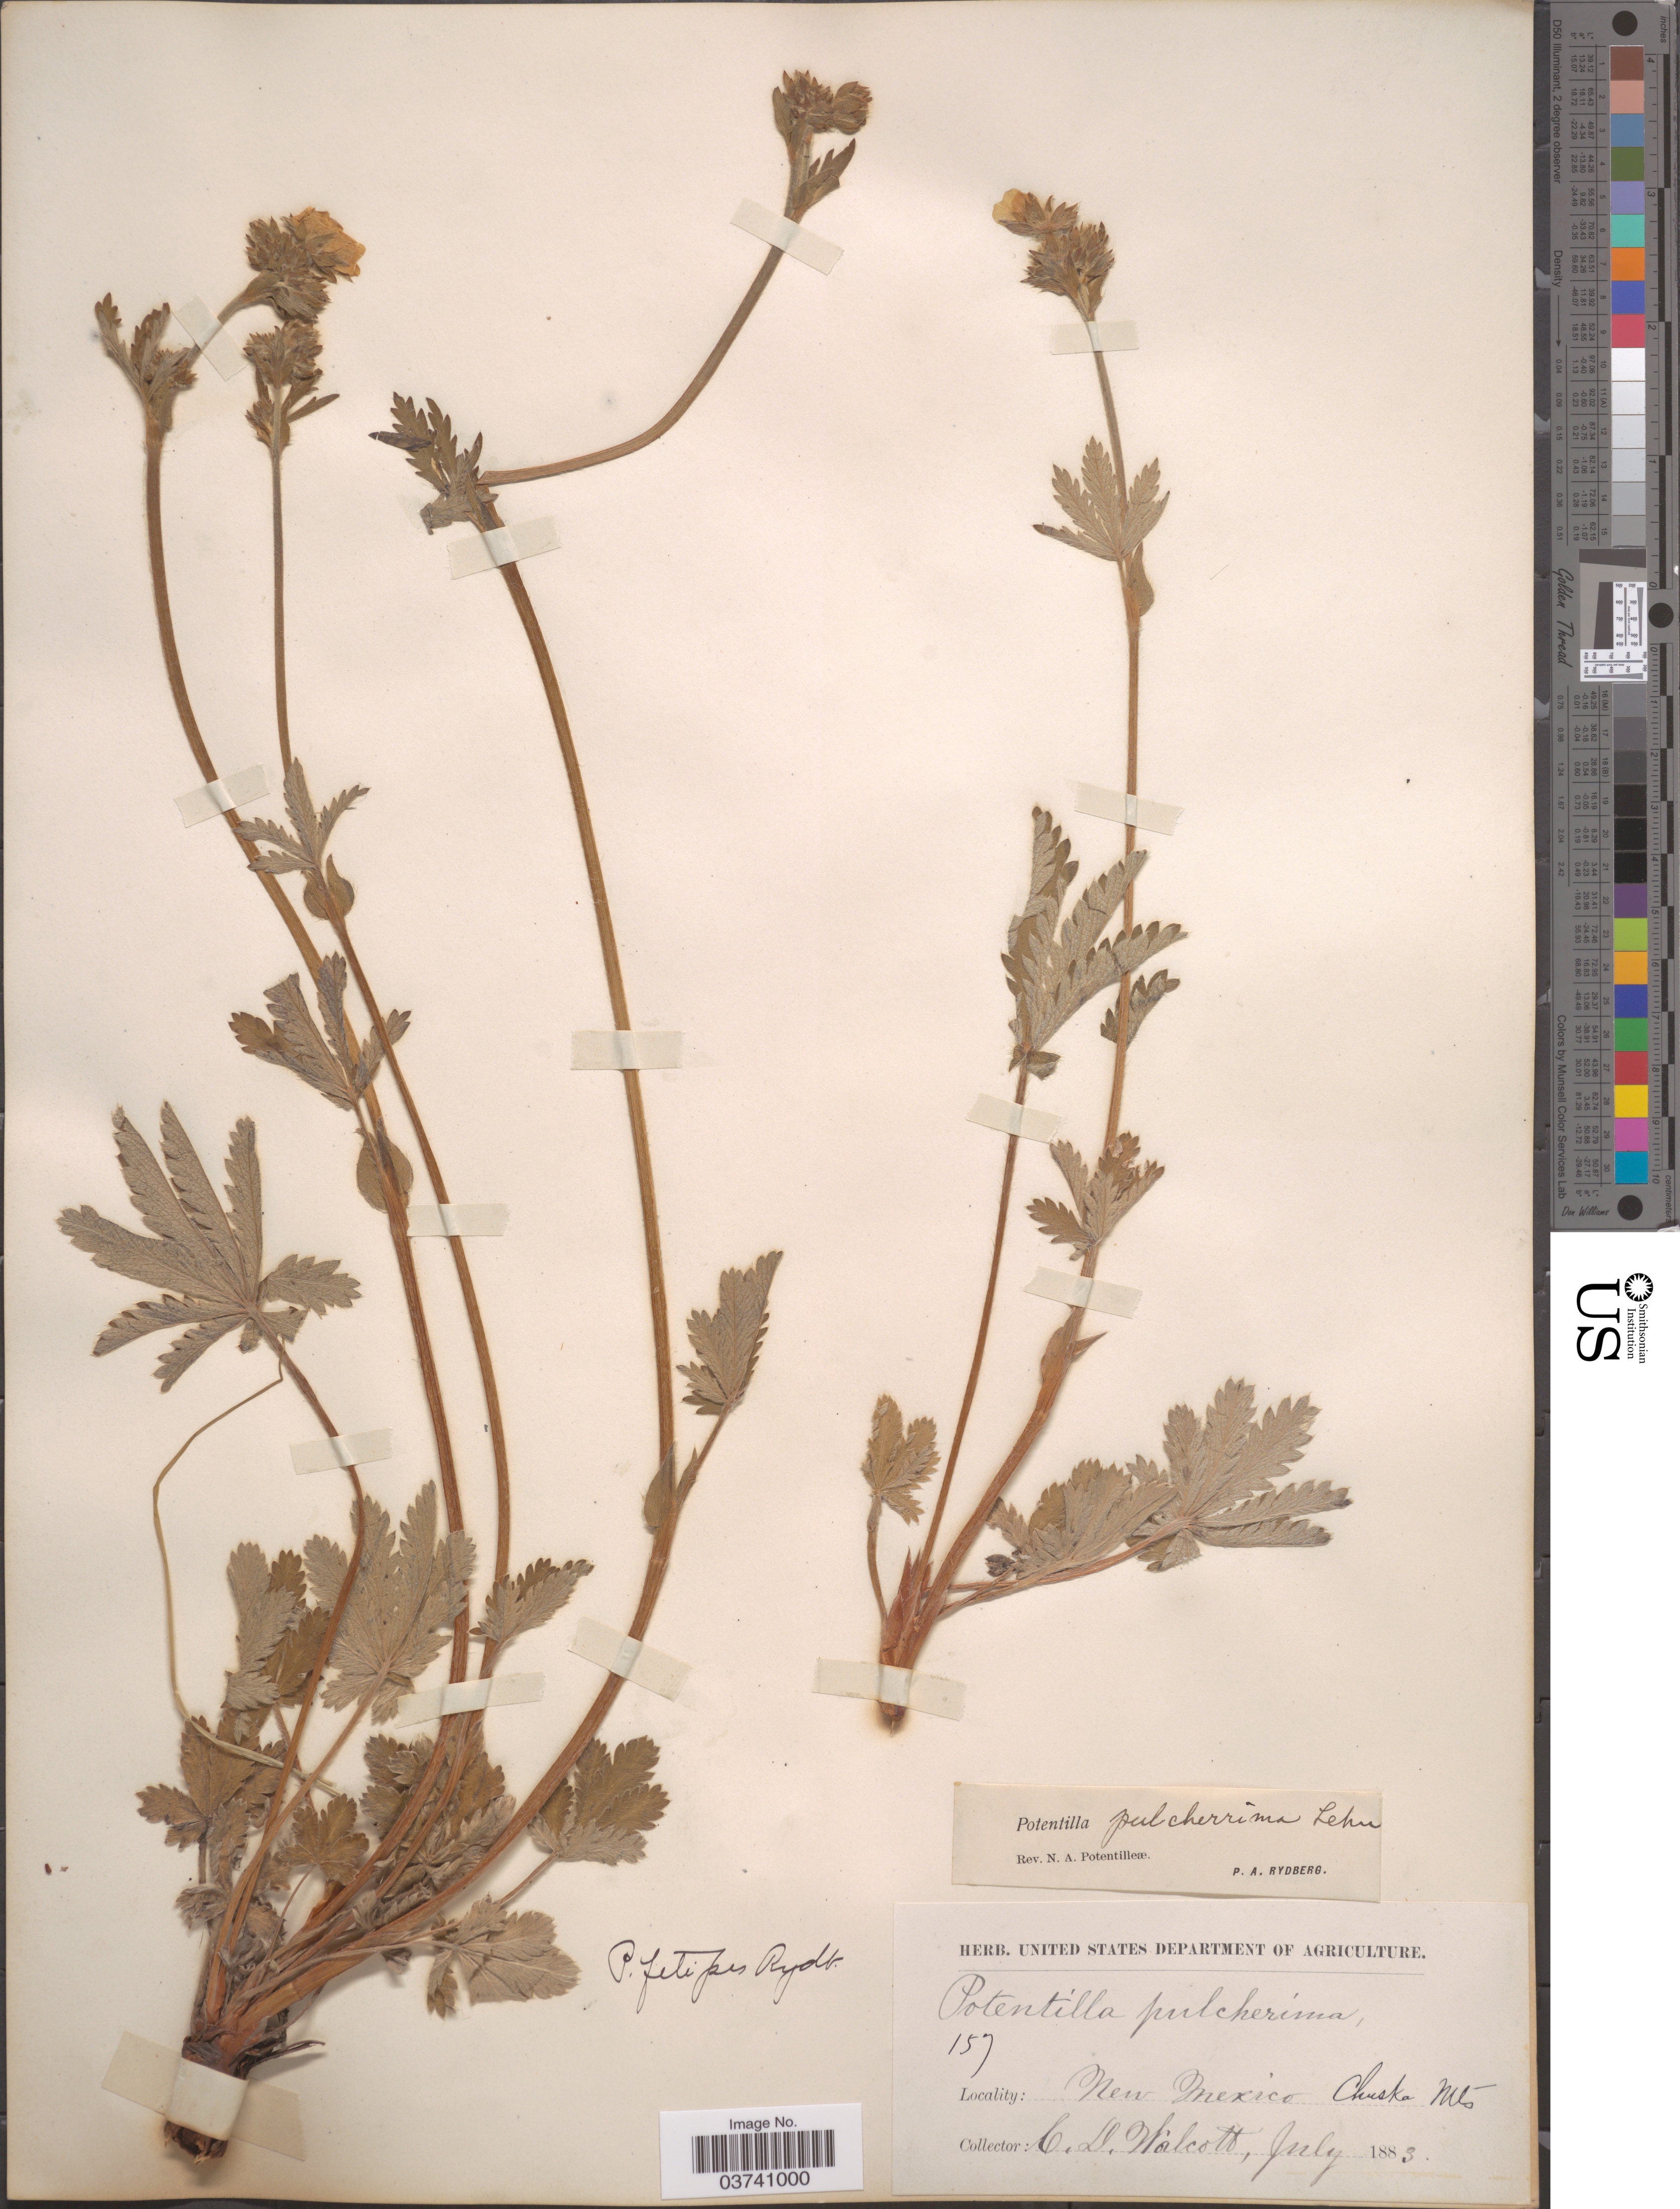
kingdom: Plantae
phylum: Tracheophyta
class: Magnoliopsida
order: Rosales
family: Rosaceae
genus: Potentilla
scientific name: Potentilla pulcherrima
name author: Lehm.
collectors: C. Walcott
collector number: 157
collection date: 1883-07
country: United States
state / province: New Mexico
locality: Chuska Mts.